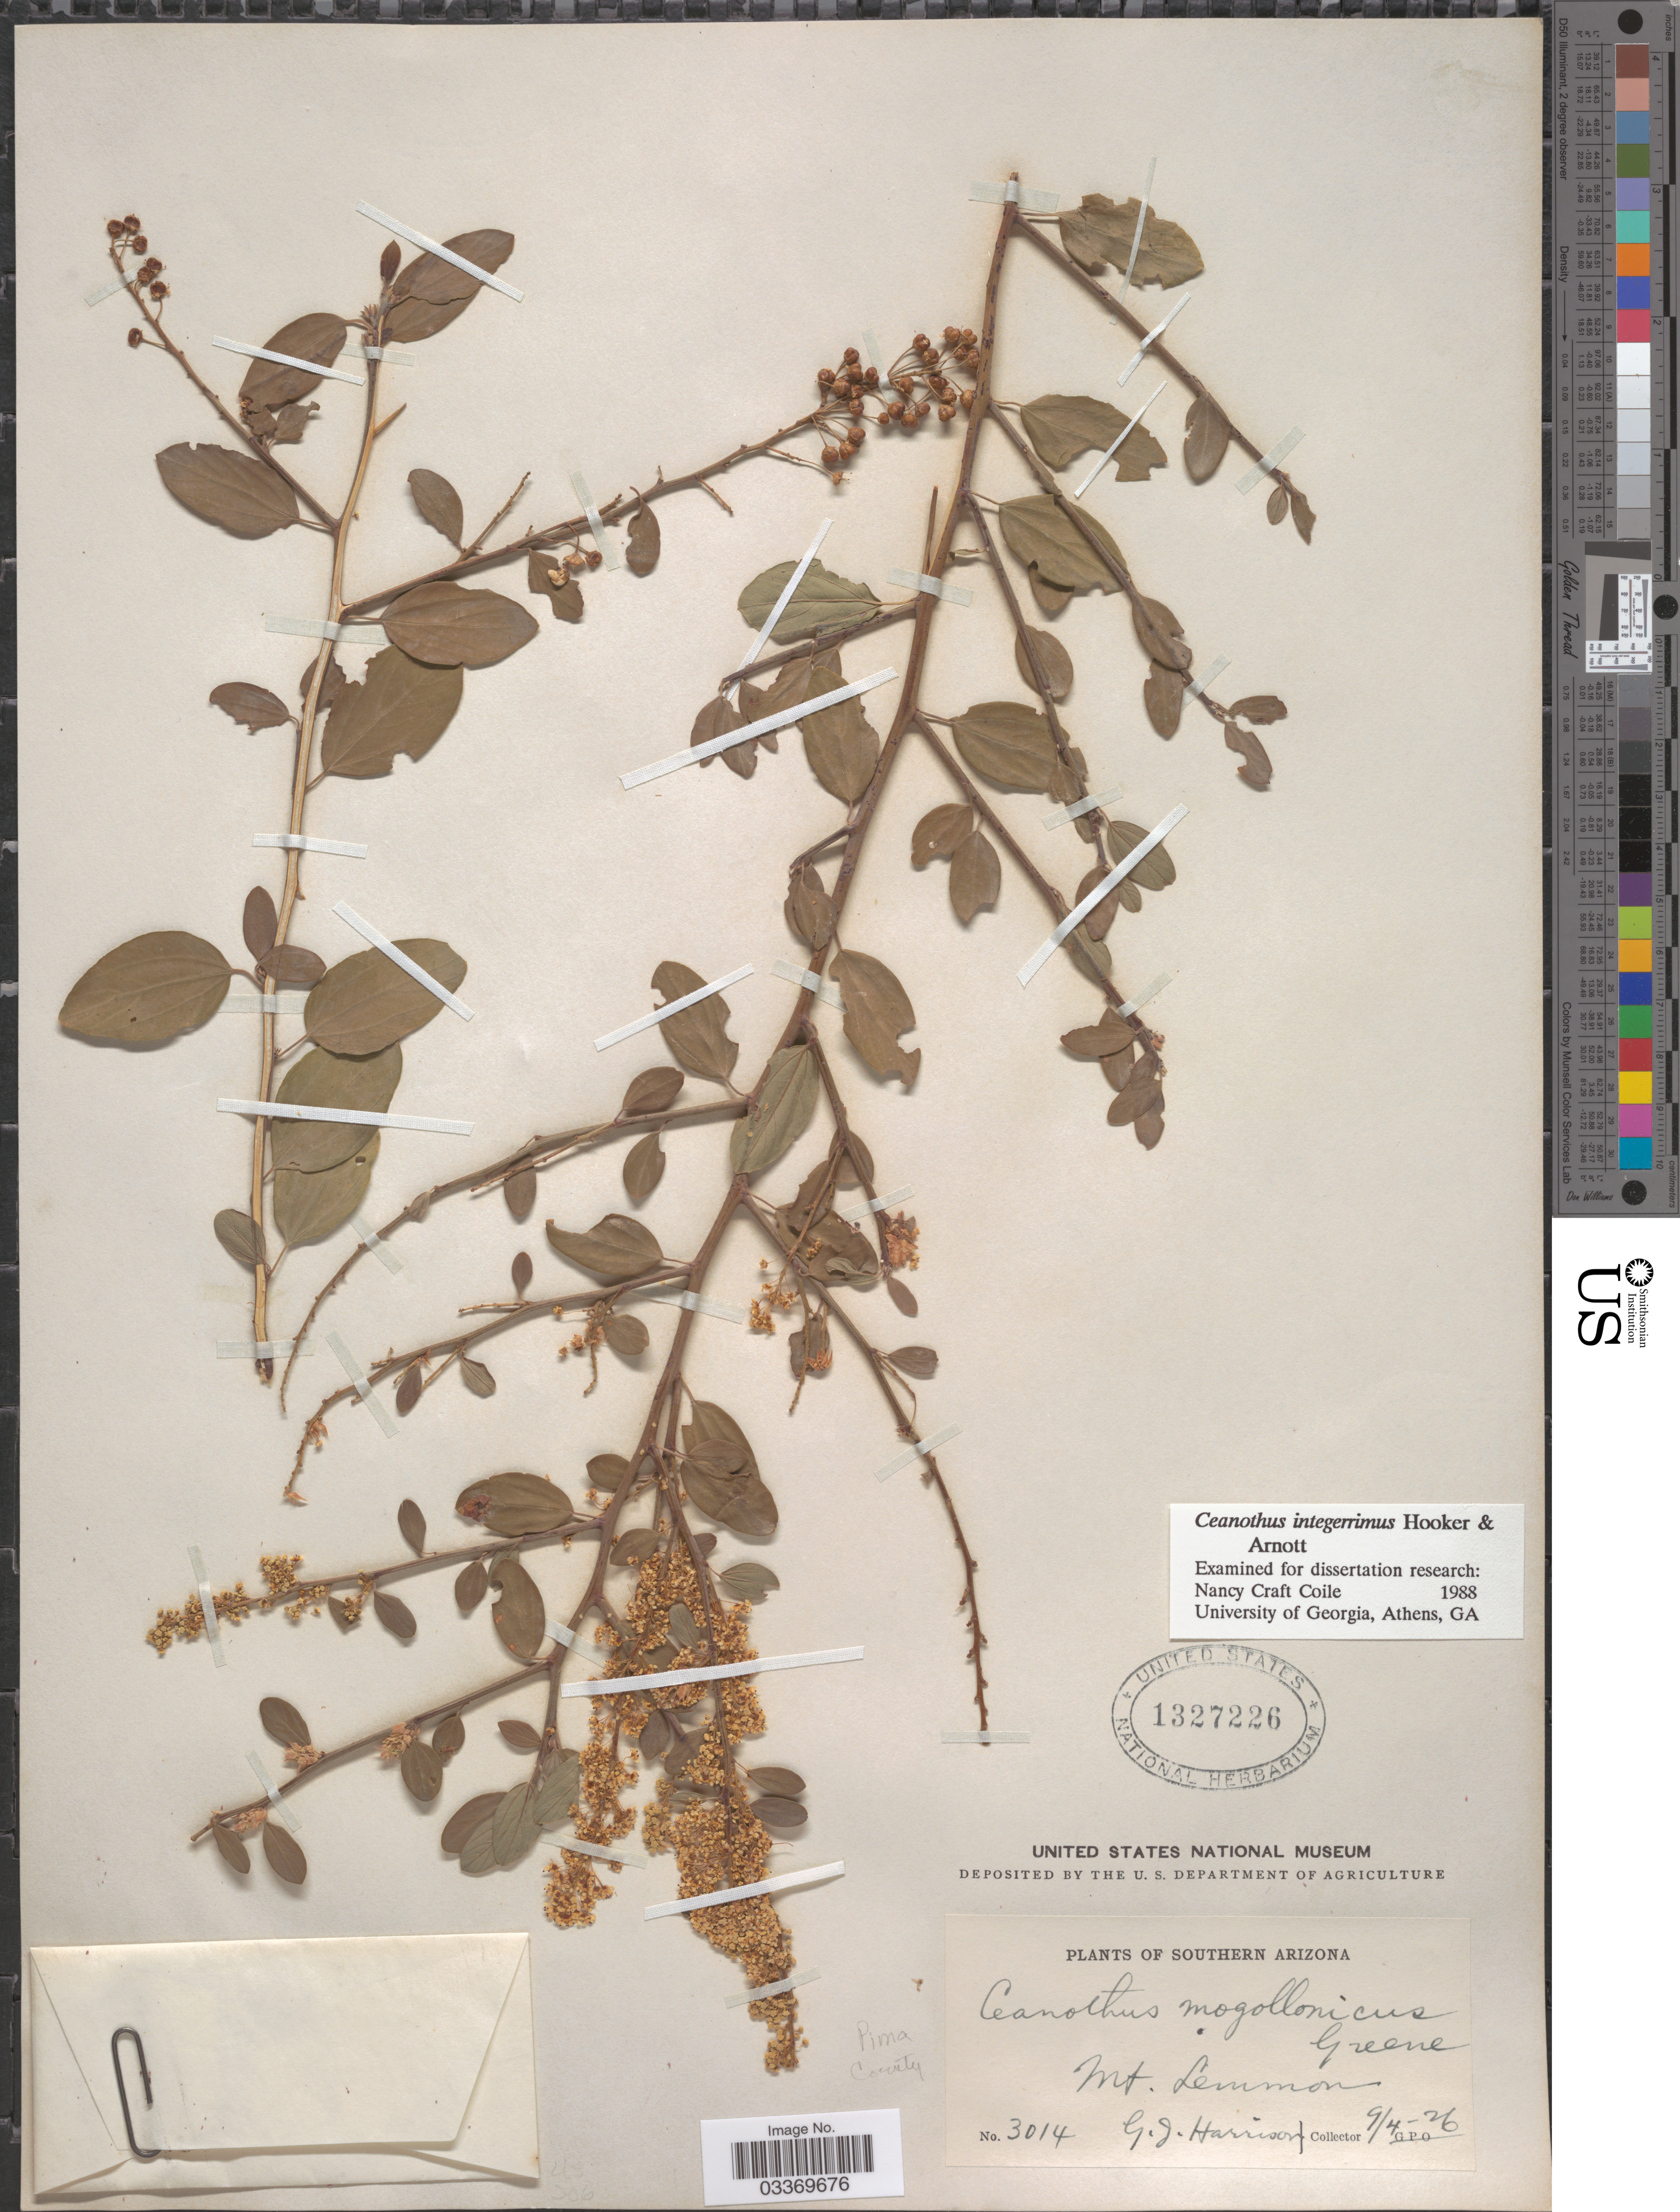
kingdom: Plantae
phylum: Tracheophyta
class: Magnoliopsida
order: Rosales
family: Rhamnaceae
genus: Ceanothus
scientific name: Ceanothus integerrimus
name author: Hook. & Arn.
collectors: G. J. Harrison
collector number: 3014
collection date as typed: Transcribed d/m/y: 4/9/26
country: United States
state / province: Arizona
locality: Southern Arizona. Mt. Lemmon. Pima County.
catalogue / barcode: US 1327226